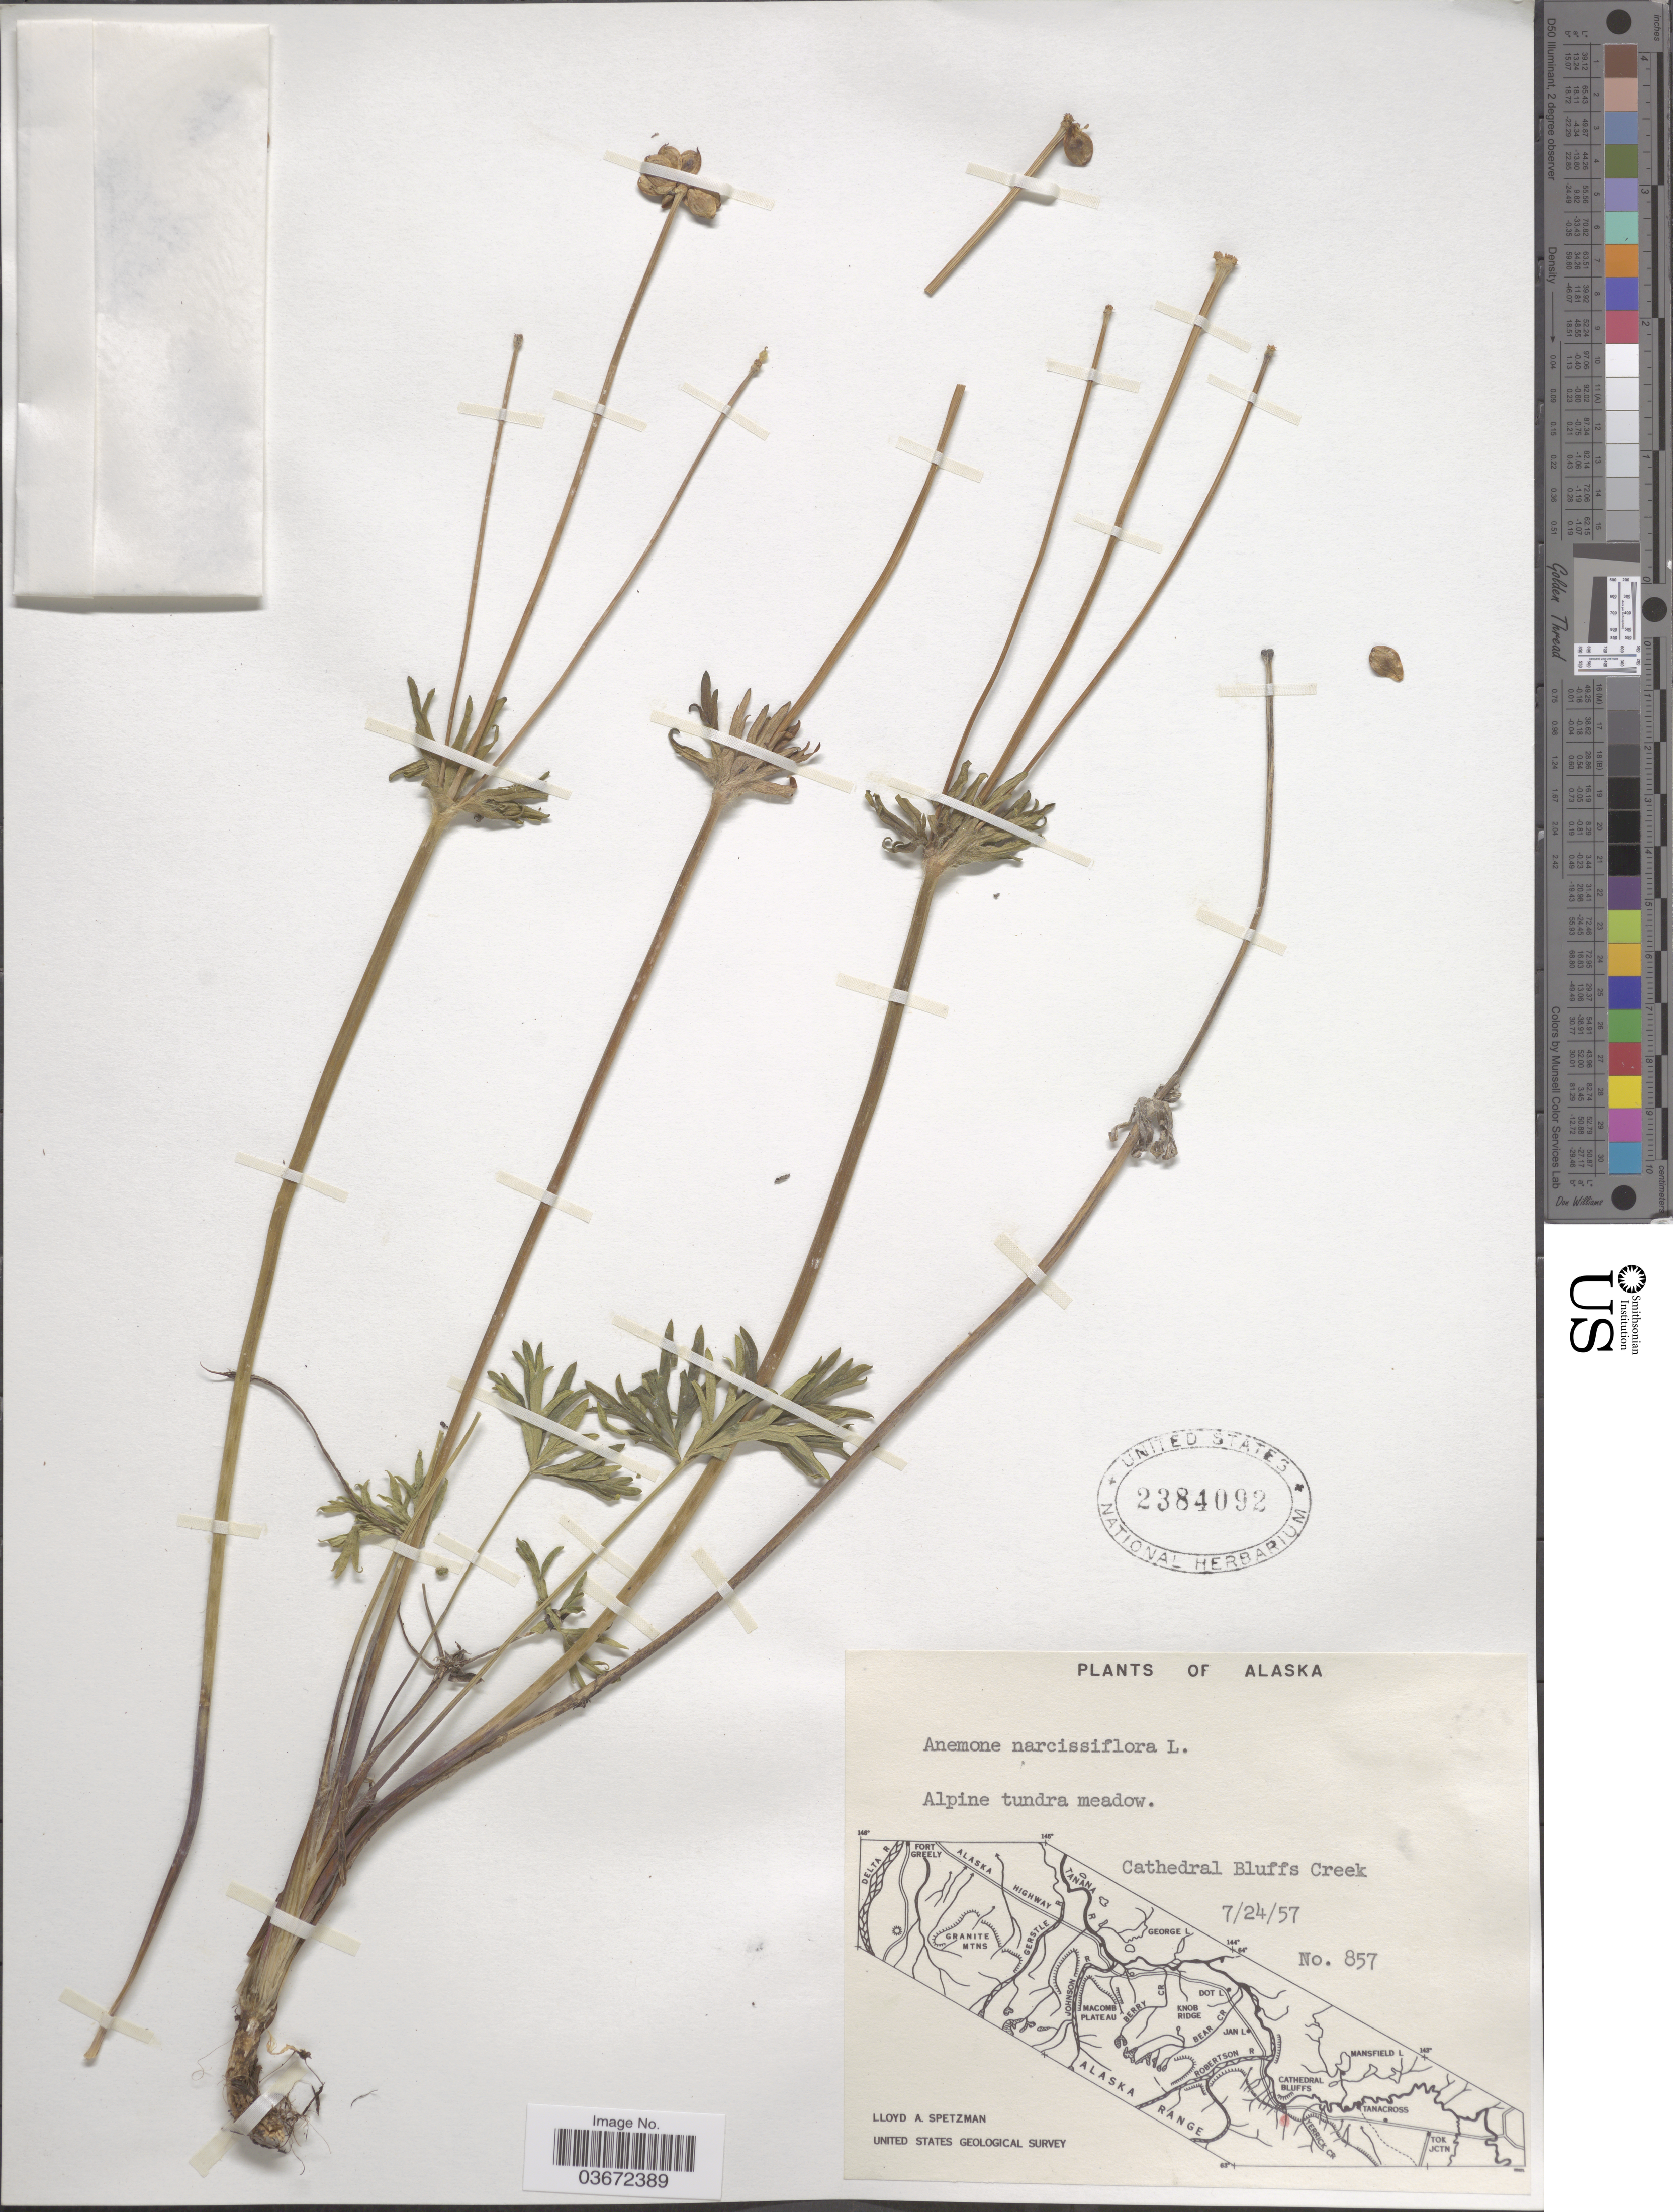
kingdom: Plantae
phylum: Tracheophyta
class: Magnoliopsida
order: Ranunculales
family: Ranunculaceae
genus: Anemone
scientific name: Anemone narcissiflora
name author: L.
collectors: L. Spetzman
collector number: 857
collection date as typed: Transcribed d/m/y: 24/7/57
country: United States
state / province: Alaska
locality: Cathedral Bluffs Creek.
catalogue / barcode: US 2384092